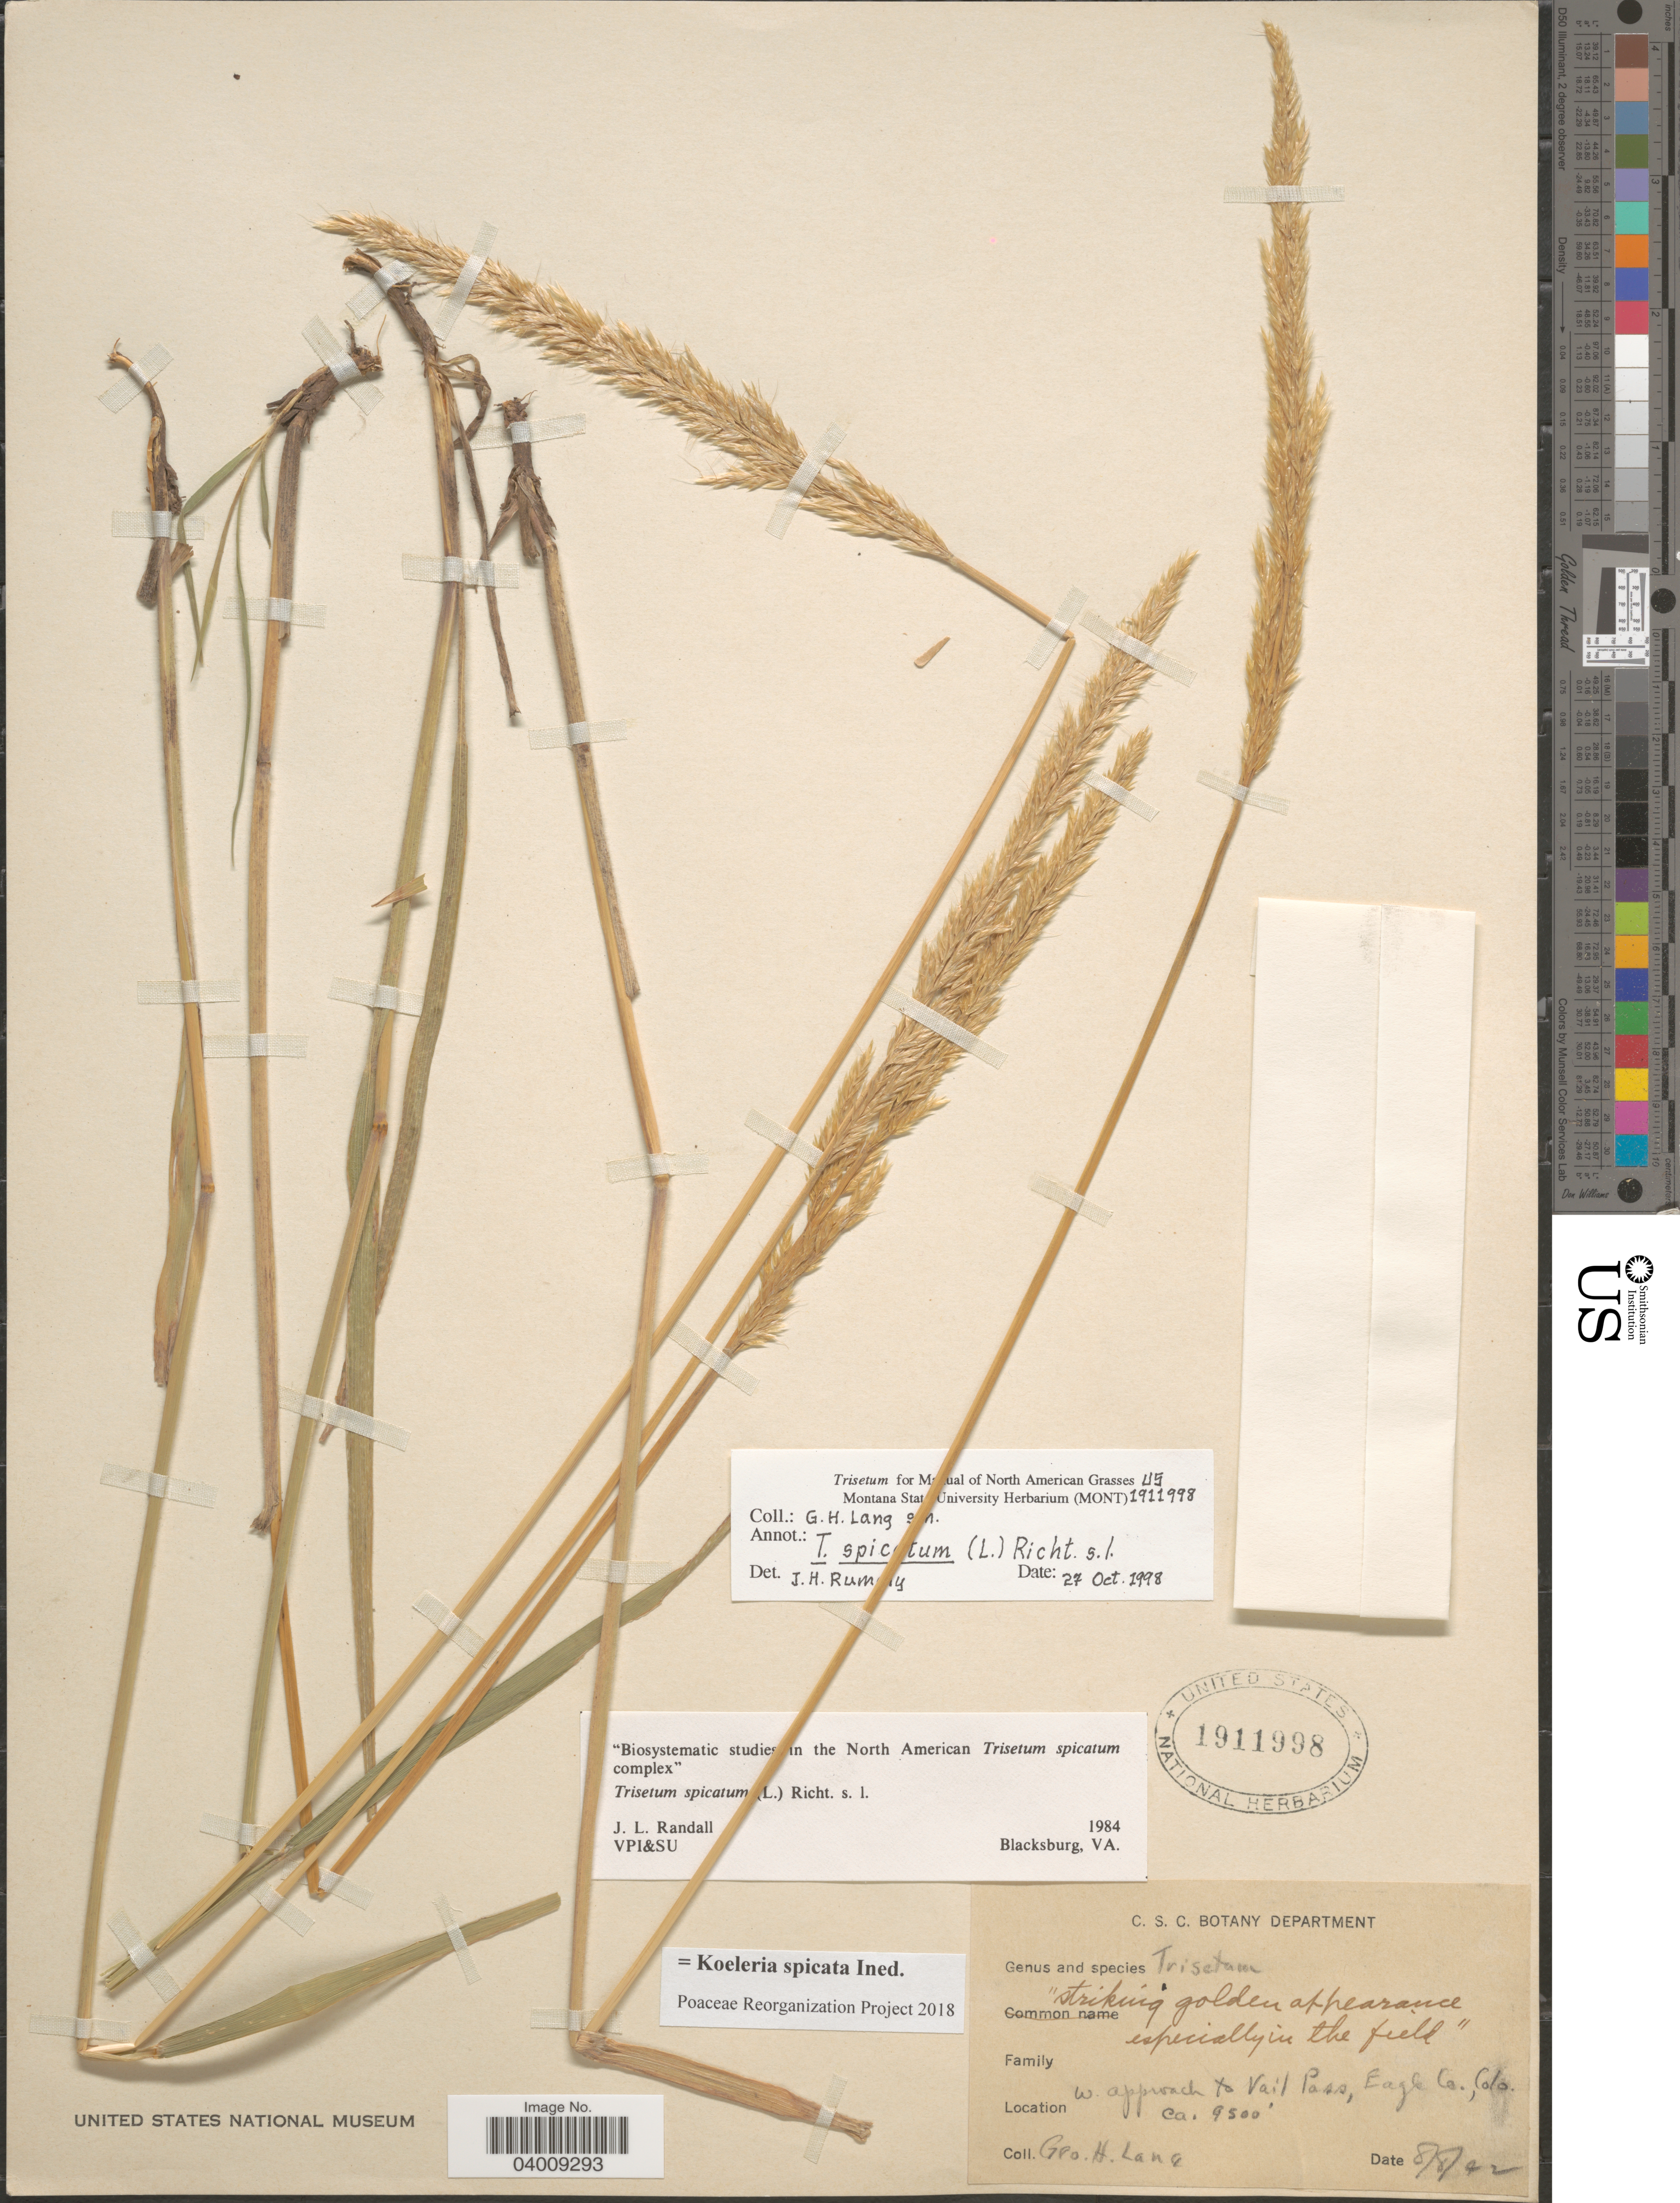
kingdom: Plantae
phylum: Tracheophyta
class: Liliopsida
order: Poales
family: Poaceae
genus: Koeleria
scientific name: Koeleria spicata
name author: (L.) Barberá et al.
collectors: G. Lang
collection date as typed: Transcribed d/m/y: 8/8/42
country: United States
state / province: Colorado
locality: W. approach to Vail Pass, Eagle Co.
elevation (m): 2896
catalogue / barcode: US 1911998